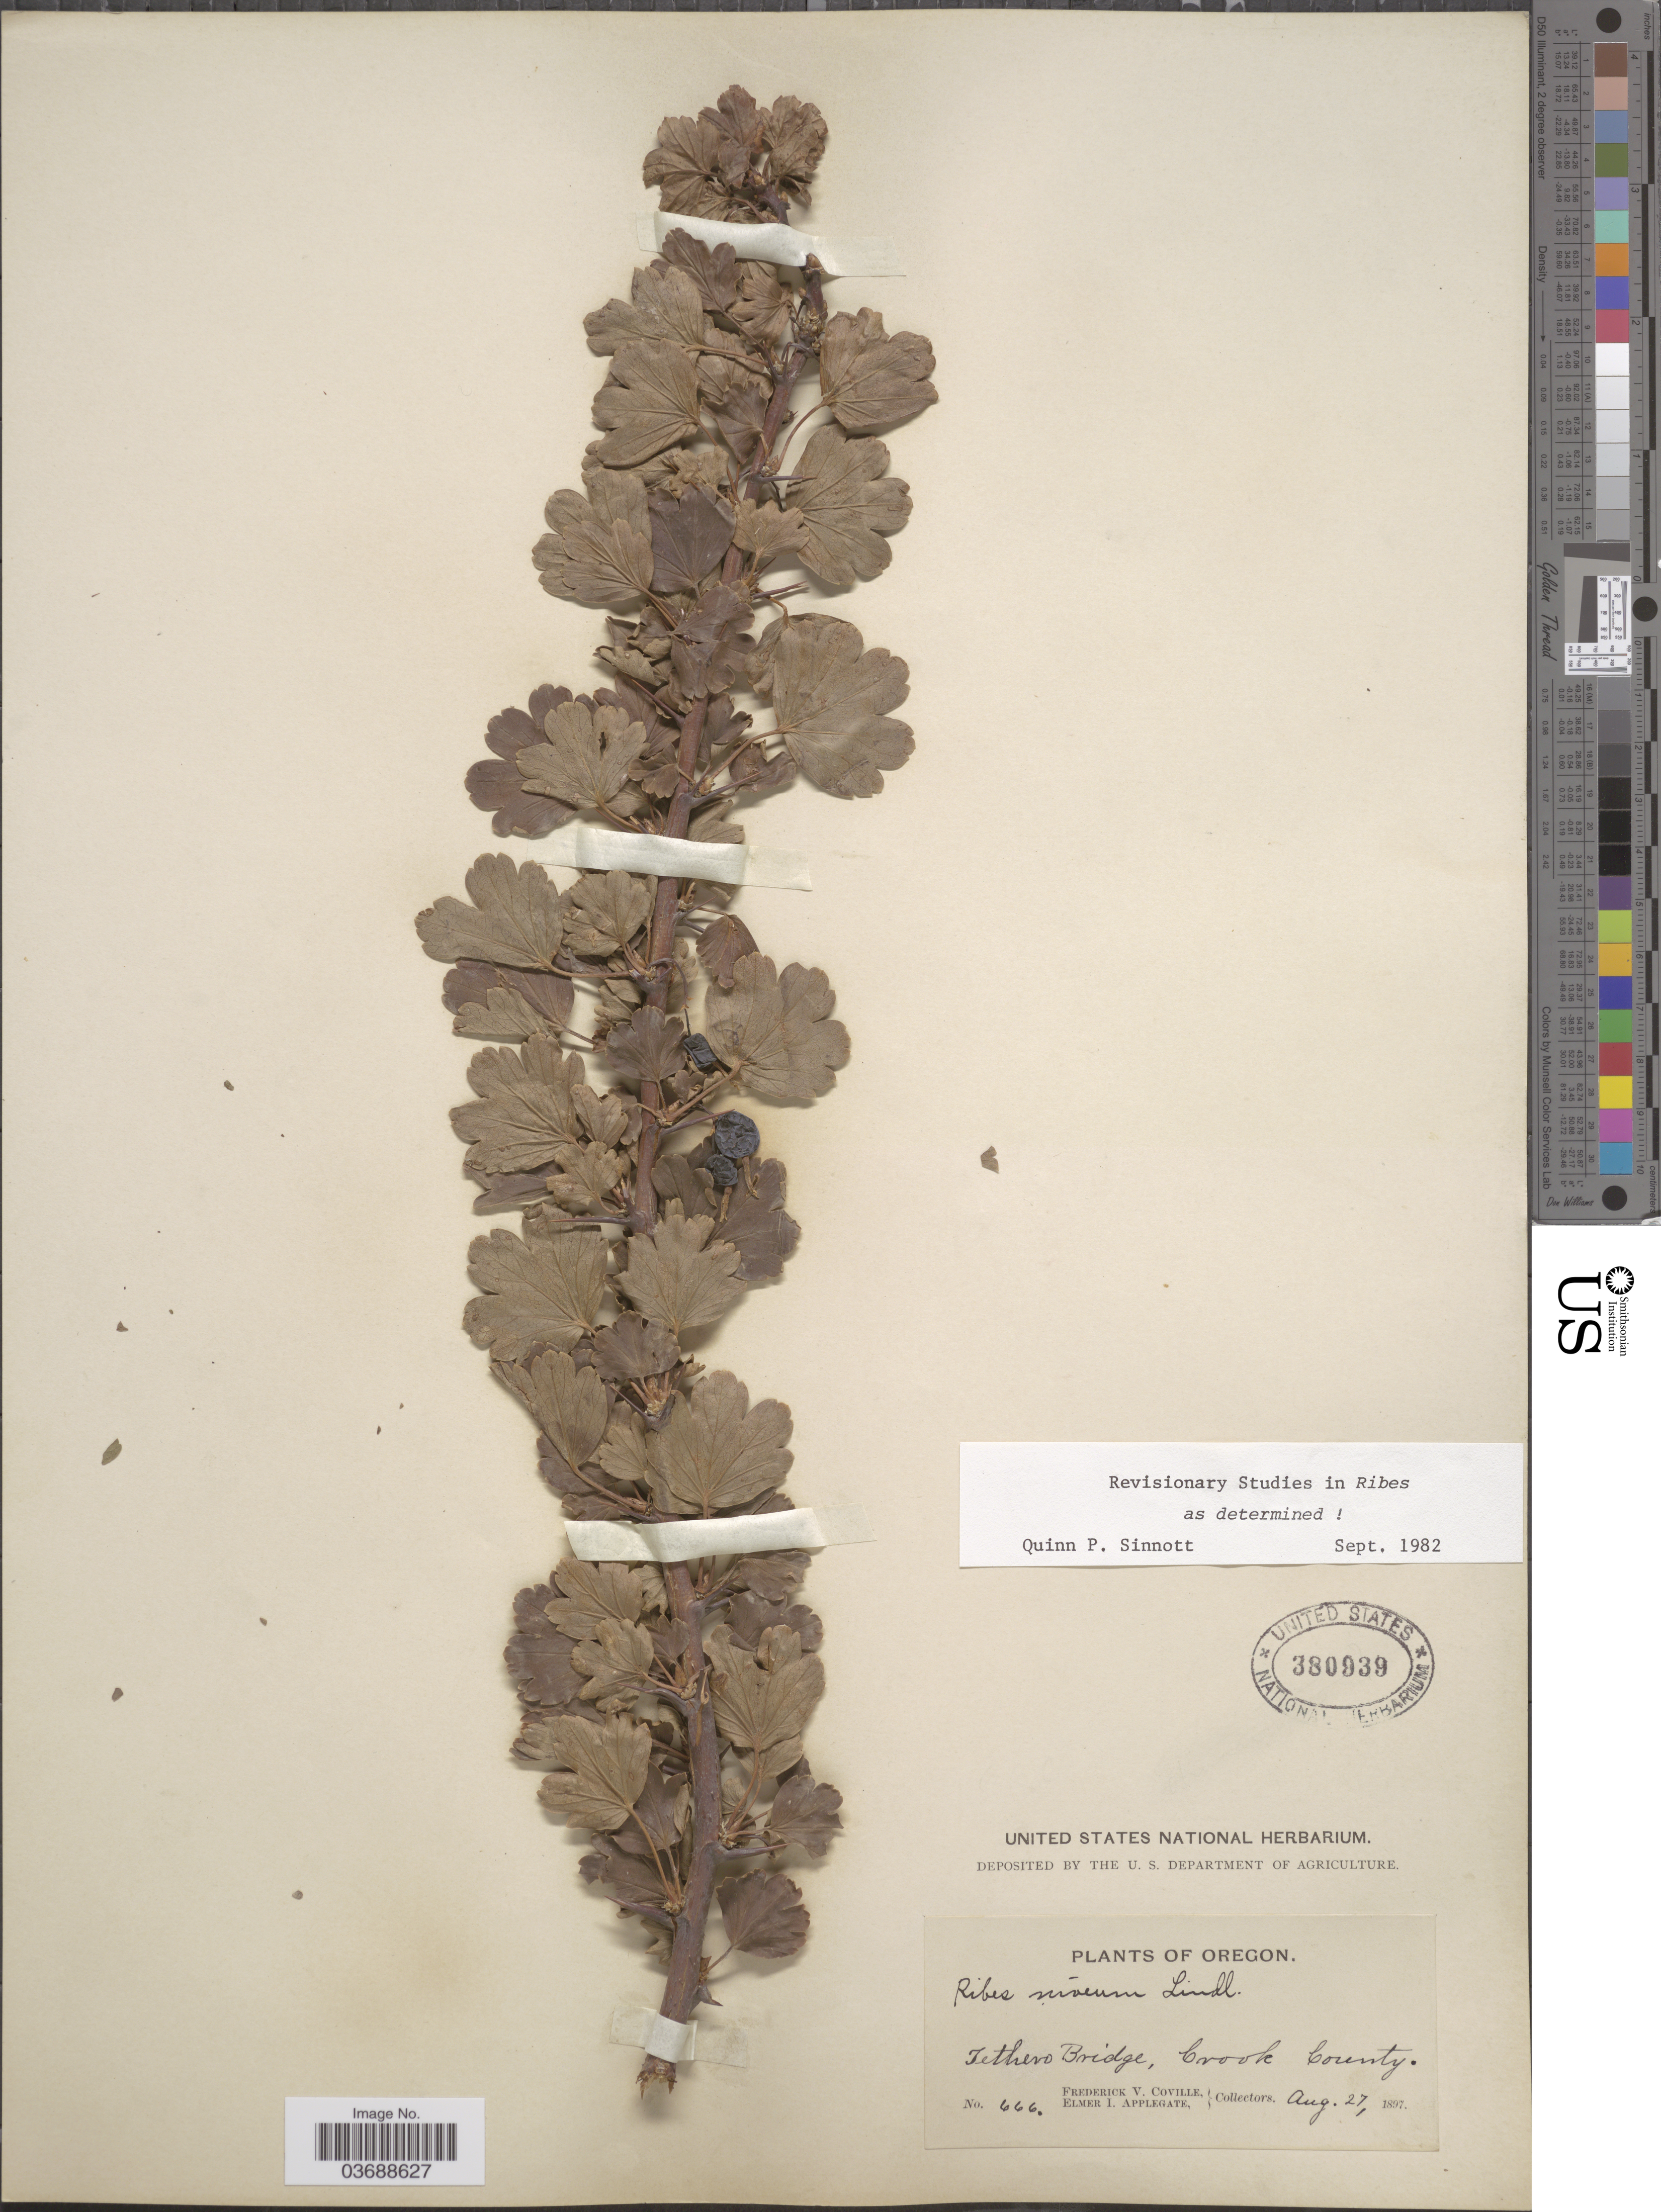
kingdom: Plantae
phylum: Tracheophyta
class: Magnoliopsida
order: Saxifragales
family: Grossulariaceae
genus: Ribes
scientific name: Ribes niveum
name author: Lindl.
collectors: F. V. Coville & E. I. Applegate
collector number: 666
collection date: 1897-08-27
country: United States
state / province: Oregon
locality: Tethero Bridge, Crook County.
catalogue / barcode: US 380939